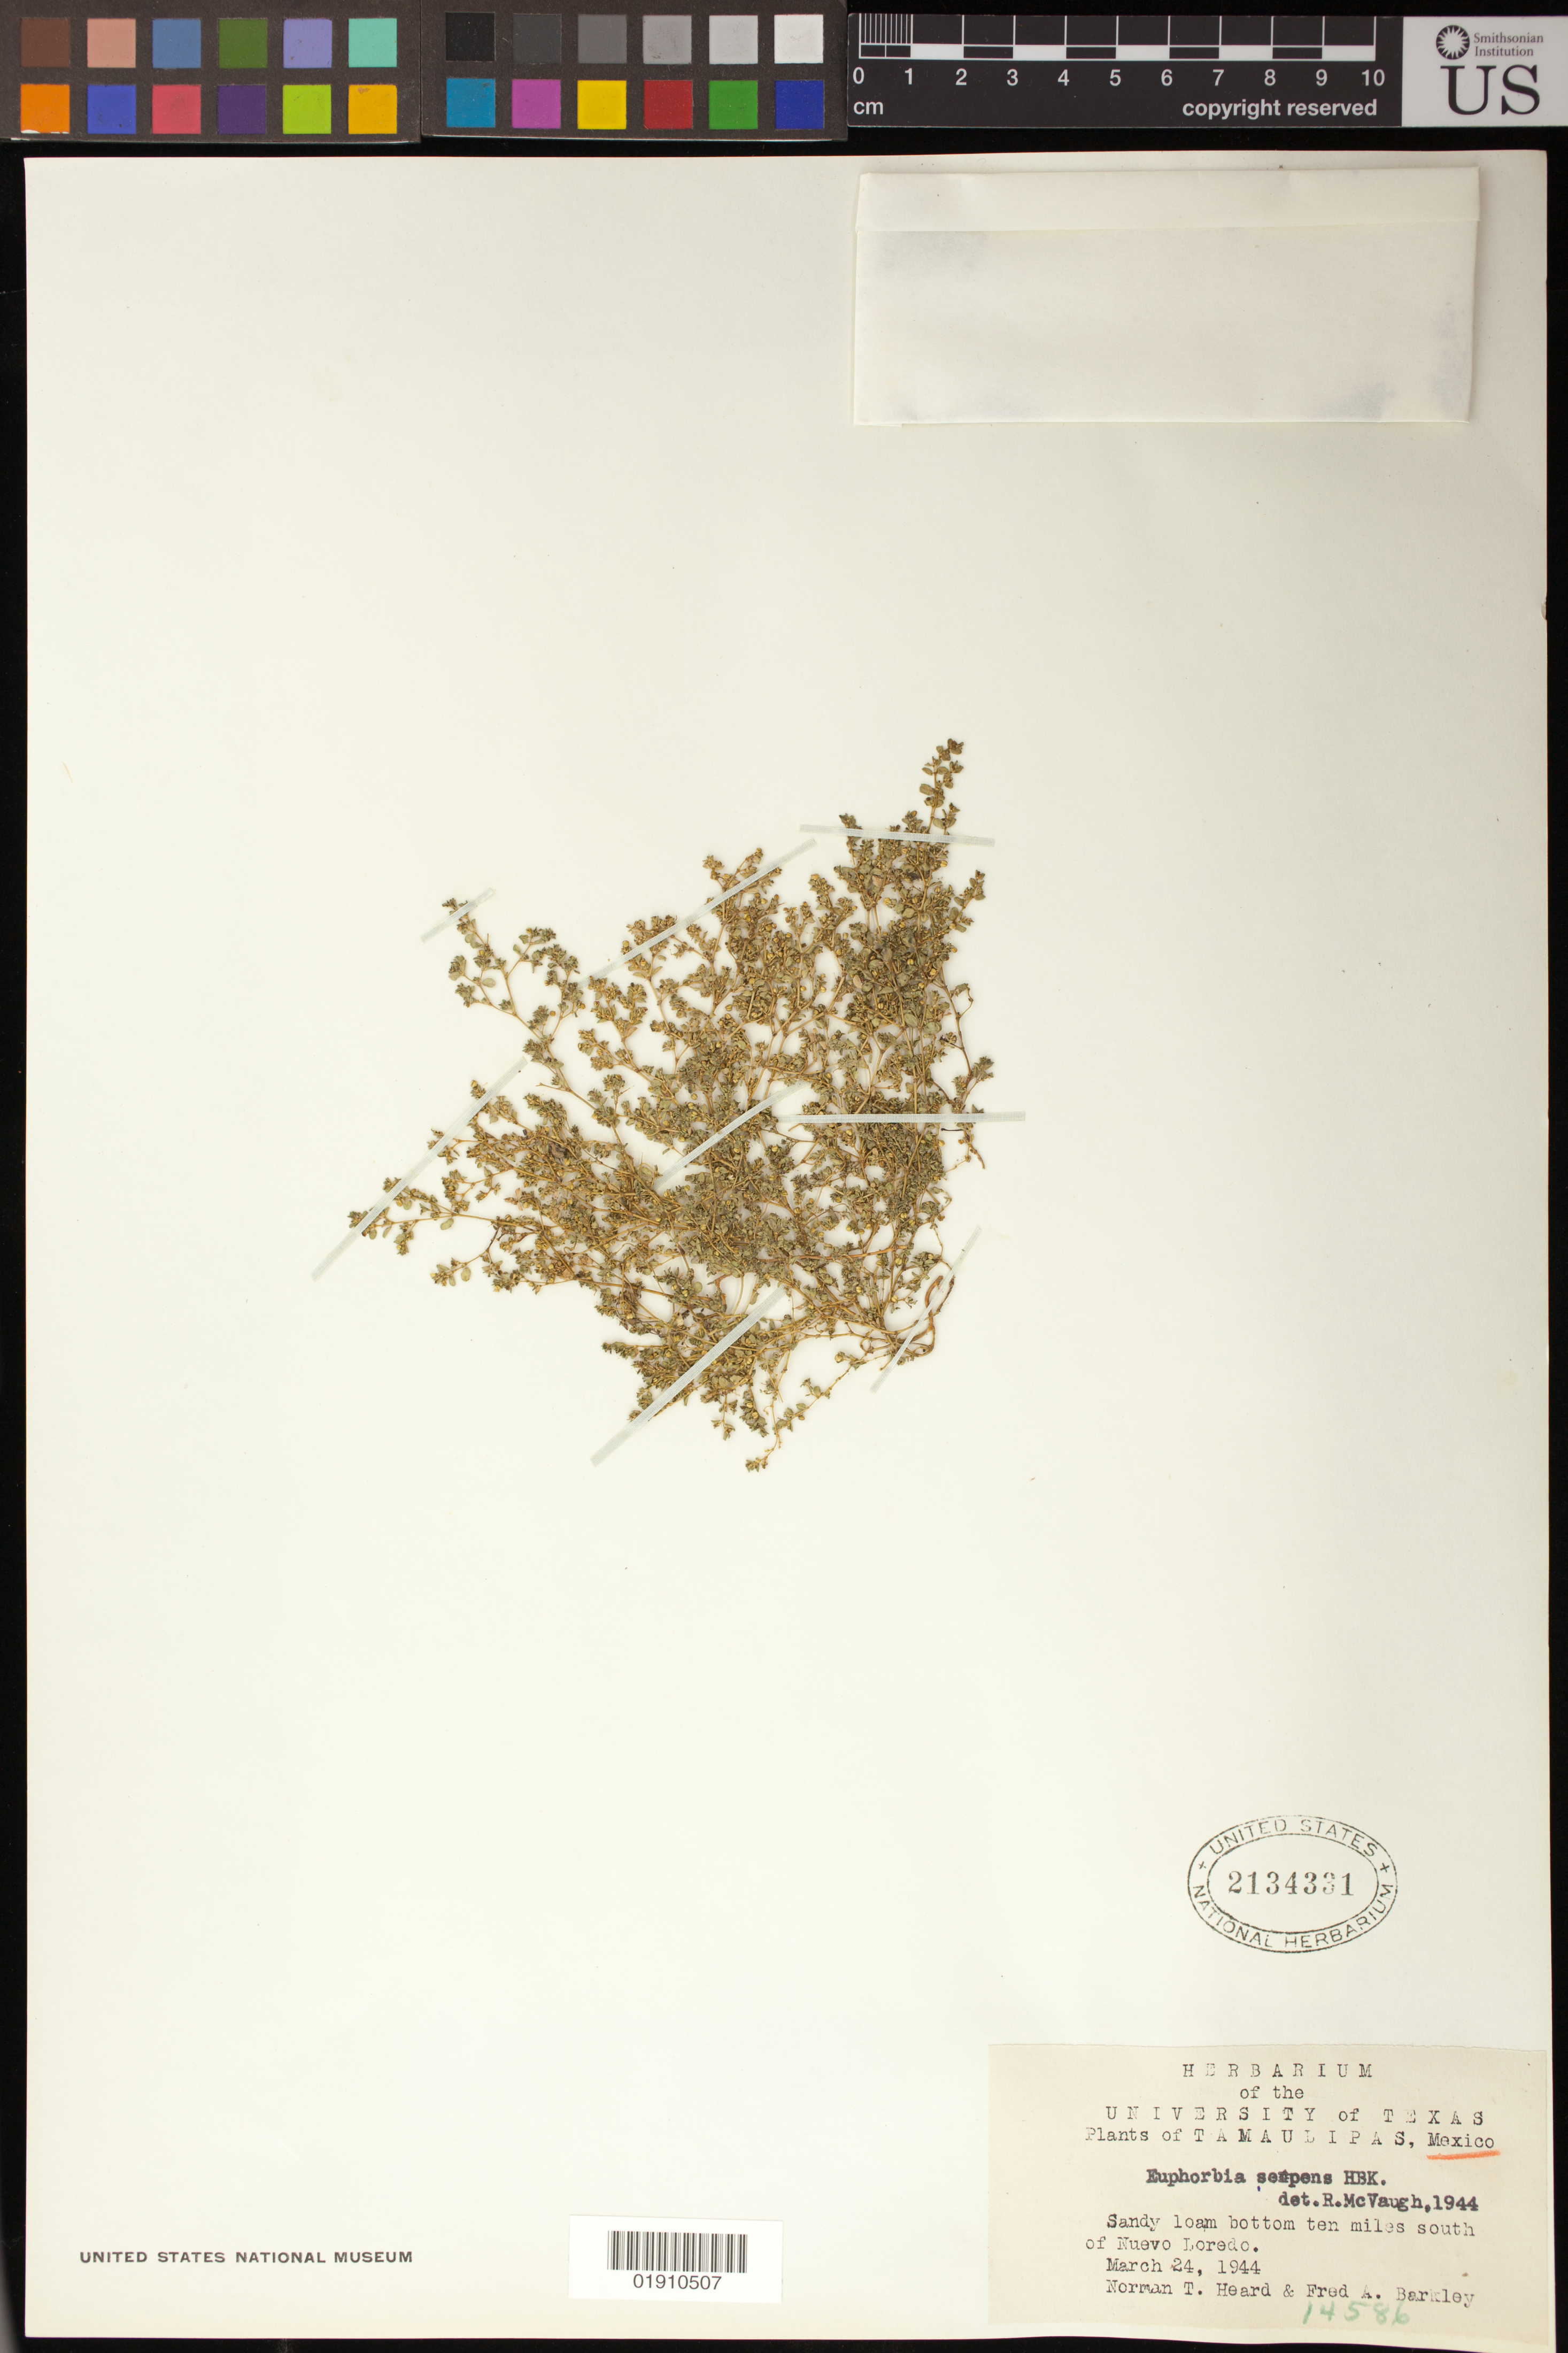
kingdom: Plantae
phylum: Tracheophyta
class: Magnoliopsida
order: Malpighiales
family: Euphorbiaceae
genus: Euphorbia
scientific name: Euphorbia serpens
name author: Kunth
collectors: N. Heard & F. A. Barkley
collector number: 14586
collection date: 1944-03-24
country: Mexico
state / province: Tamaulipas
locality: Sandy loam bottom ten miles south of Nuevo Loredo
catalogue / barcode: US 2134331